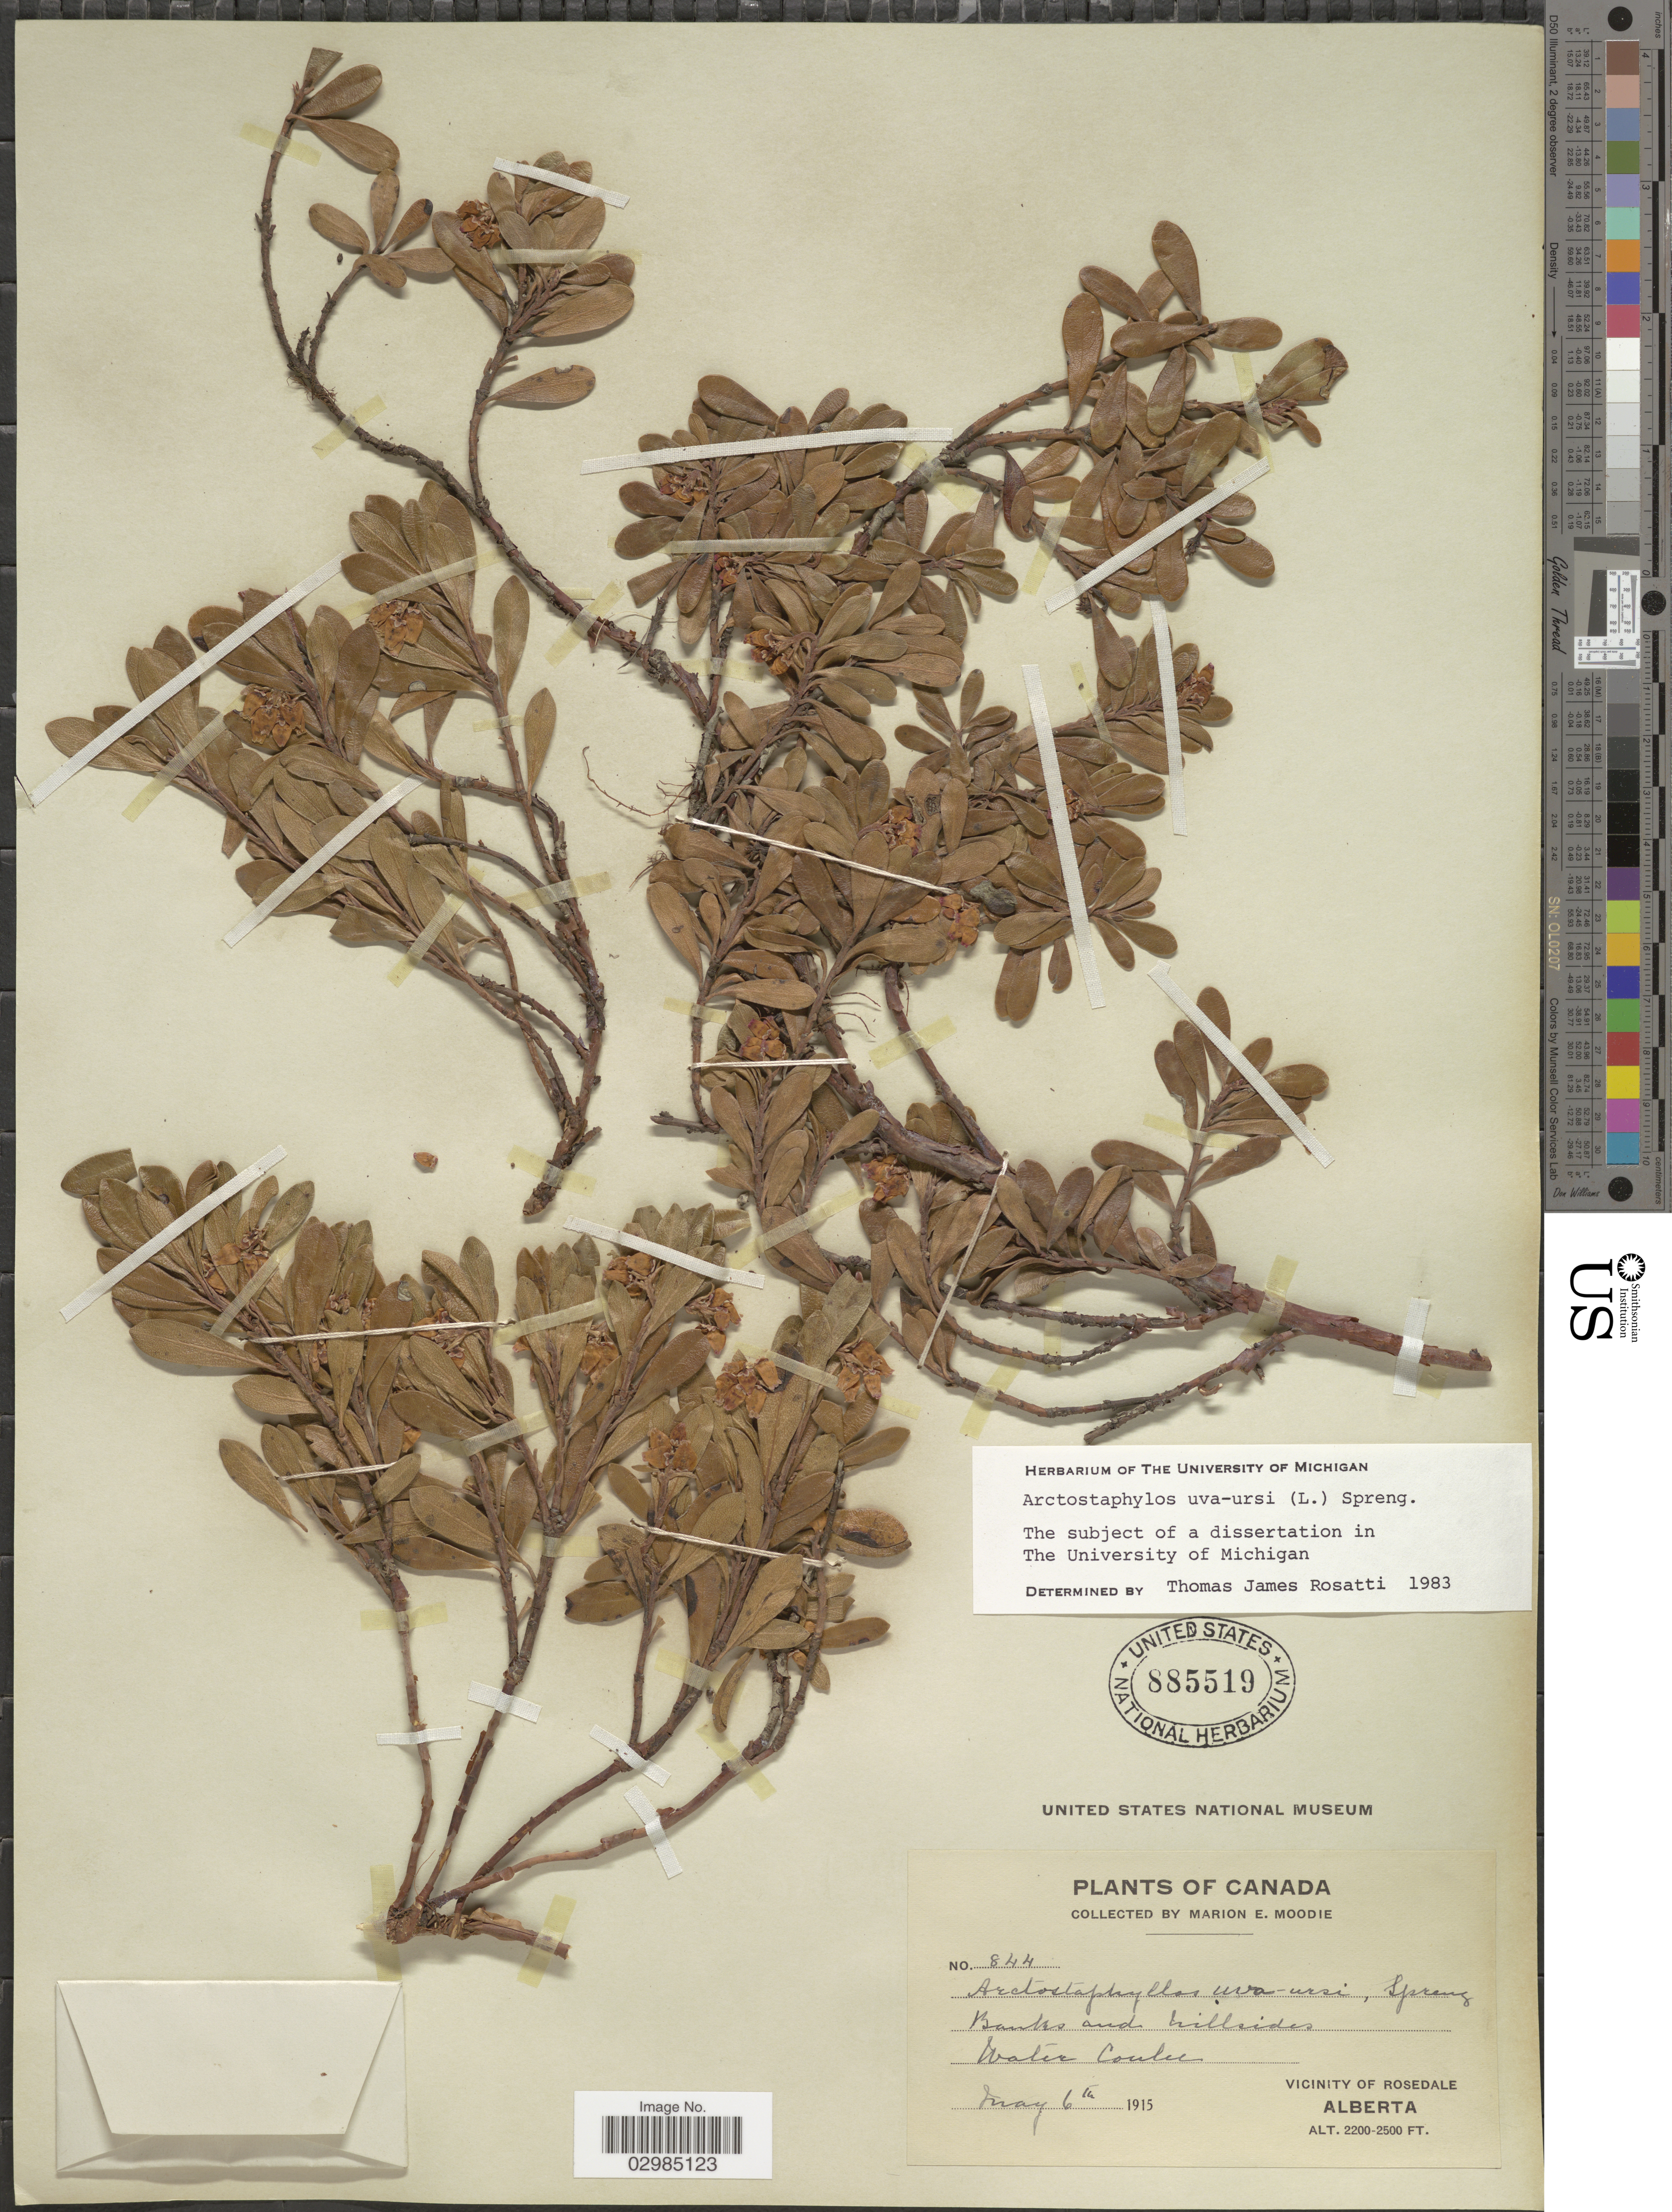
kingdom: Plantae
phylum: Tracheophyta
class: Magnoliopsida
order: Ericales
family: Ericaceae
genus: Arctostaphylos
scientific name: Arctostaphylos uva-ursi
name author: (L.) Spreng.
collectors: M. E. Moodie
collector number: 844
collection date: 1915-05-06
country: Canada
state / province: Alberta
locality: Water Coulee. Vicinity of Rosedale.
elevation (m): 671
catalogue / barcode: US 885519